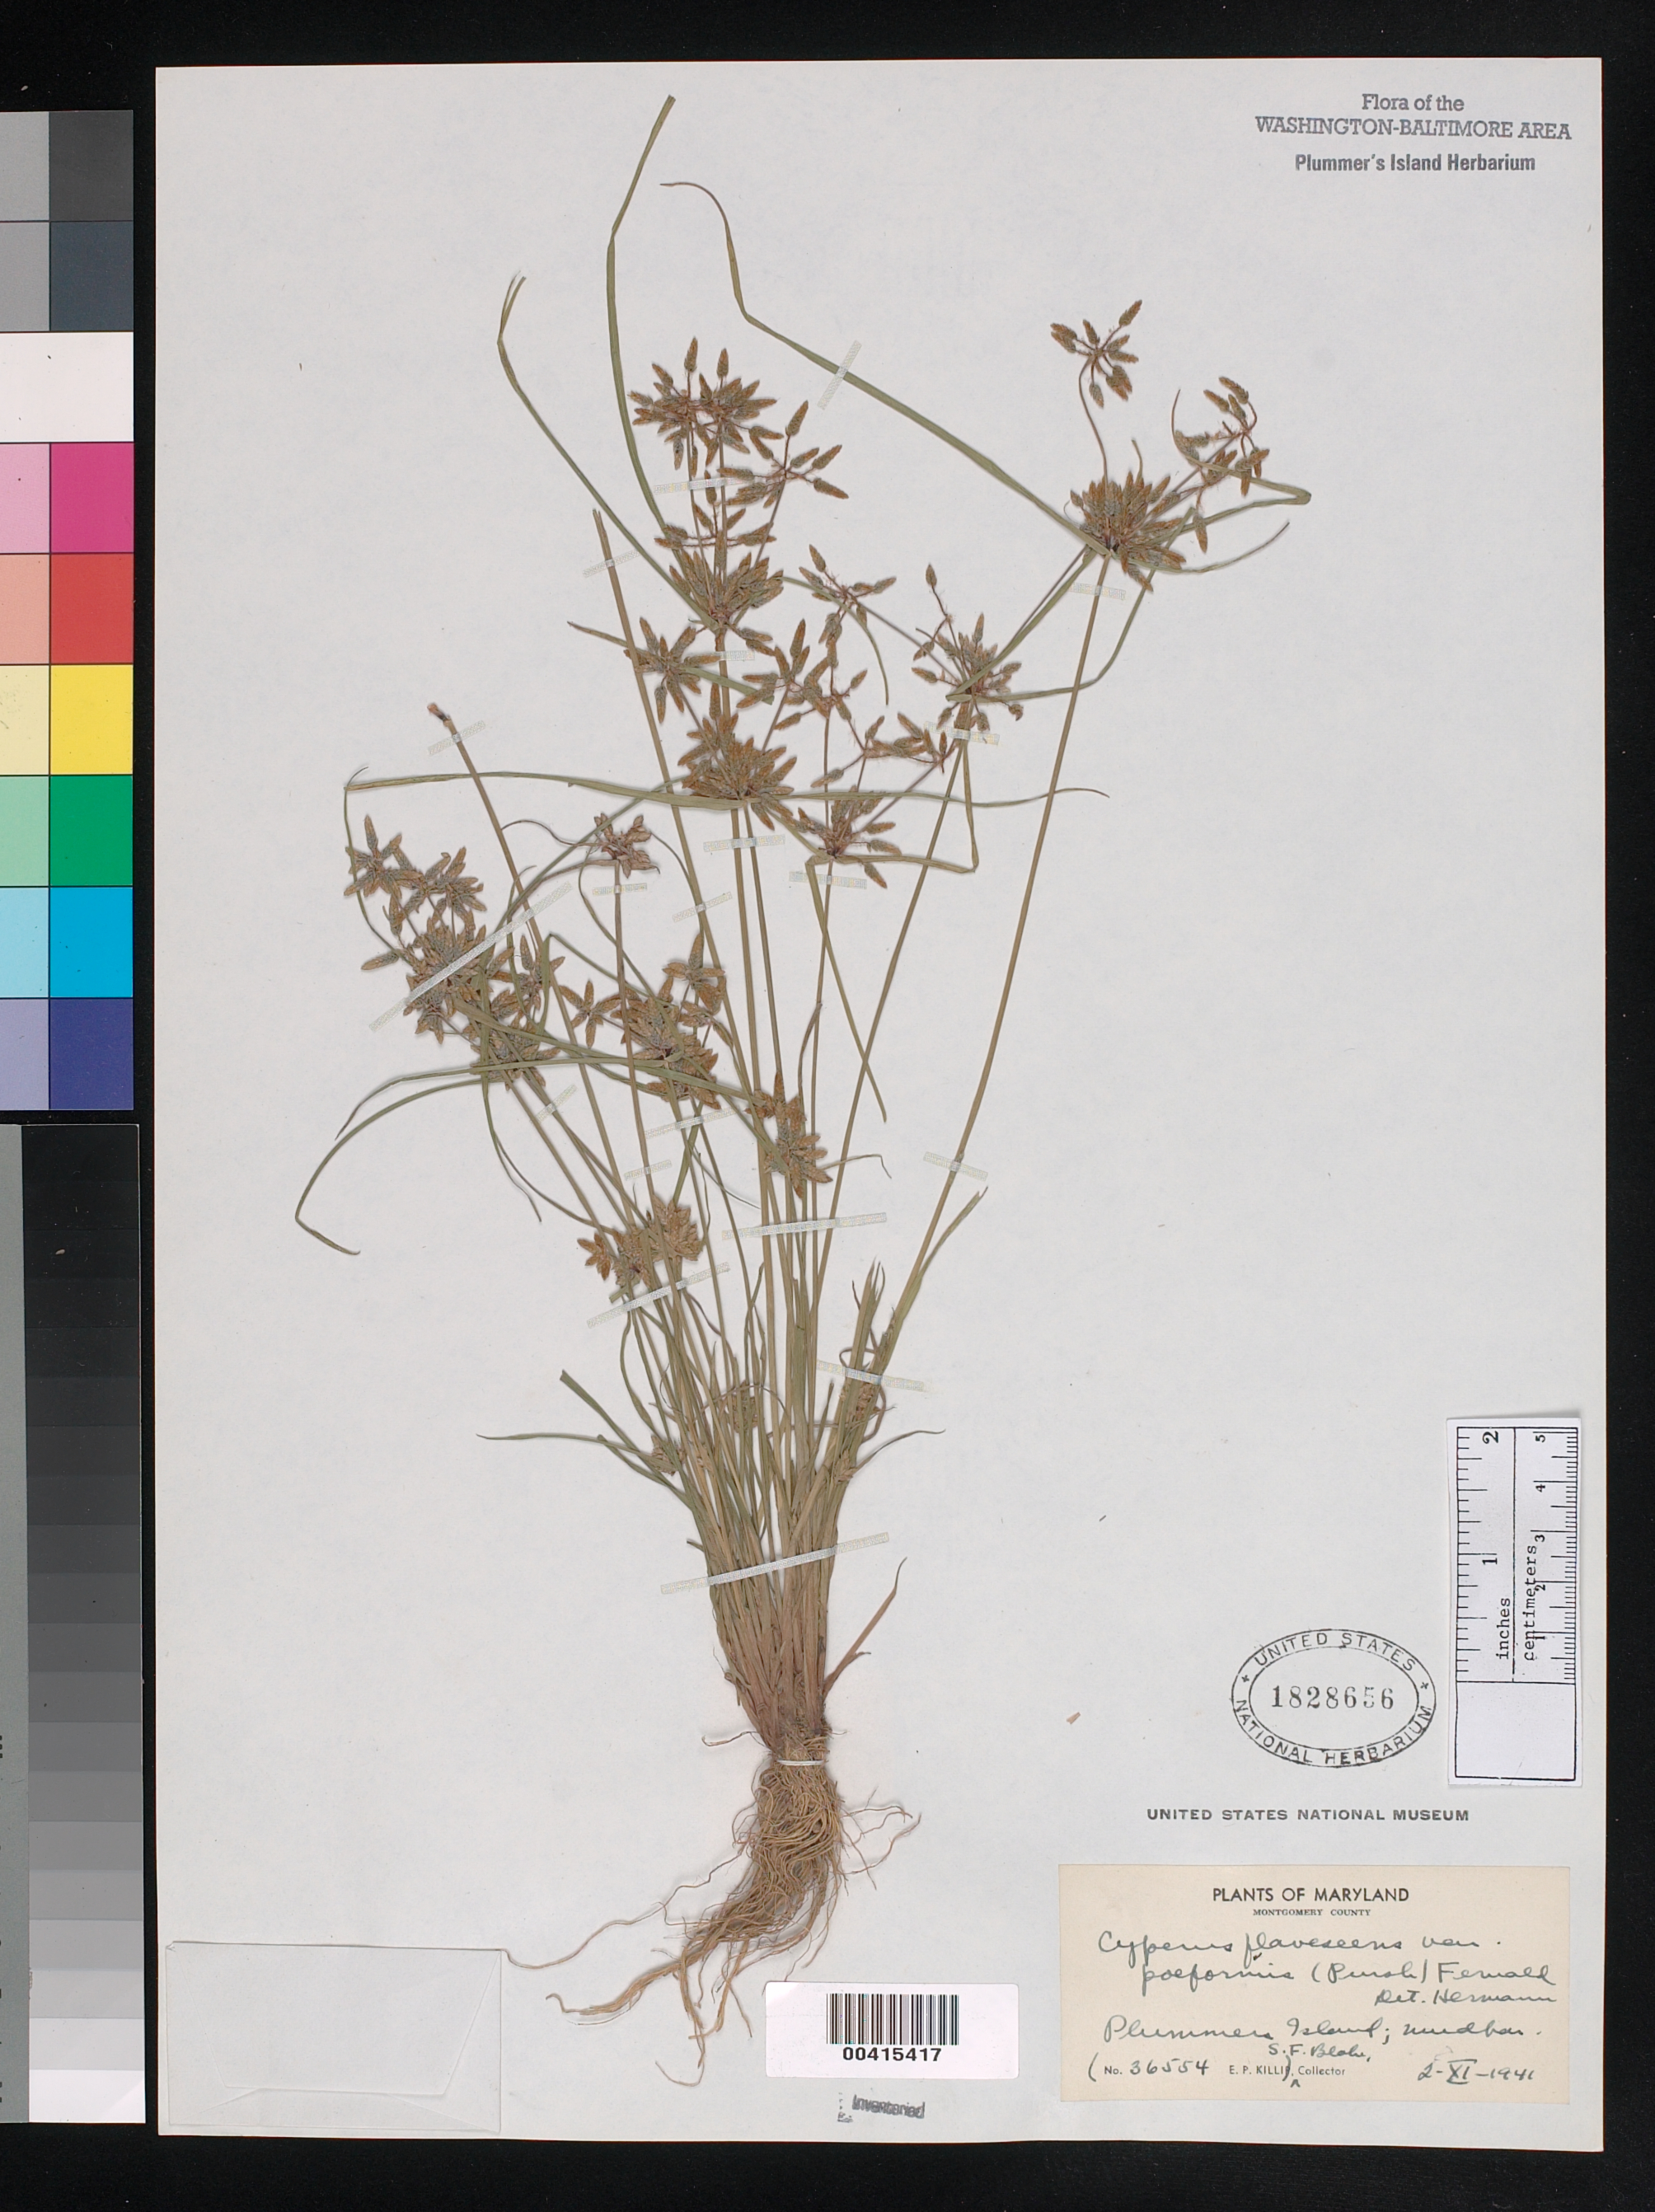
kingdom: Plantae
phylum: Tracheophyta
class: Liliopsida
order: Poales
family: Cyperaceae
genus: Cyperus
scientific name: Cyperus flavescens var. poiformis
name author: (Pursh) Fernald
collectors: E. P. Killip & S. Blake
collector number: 36554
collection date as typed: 02 Nov 1941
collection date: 1941-11-02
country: United States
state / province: Maryland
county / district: Montgomery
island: Plummers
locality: Plummer's Island, sandbar C. & O. Canal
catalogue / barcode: US 1828656